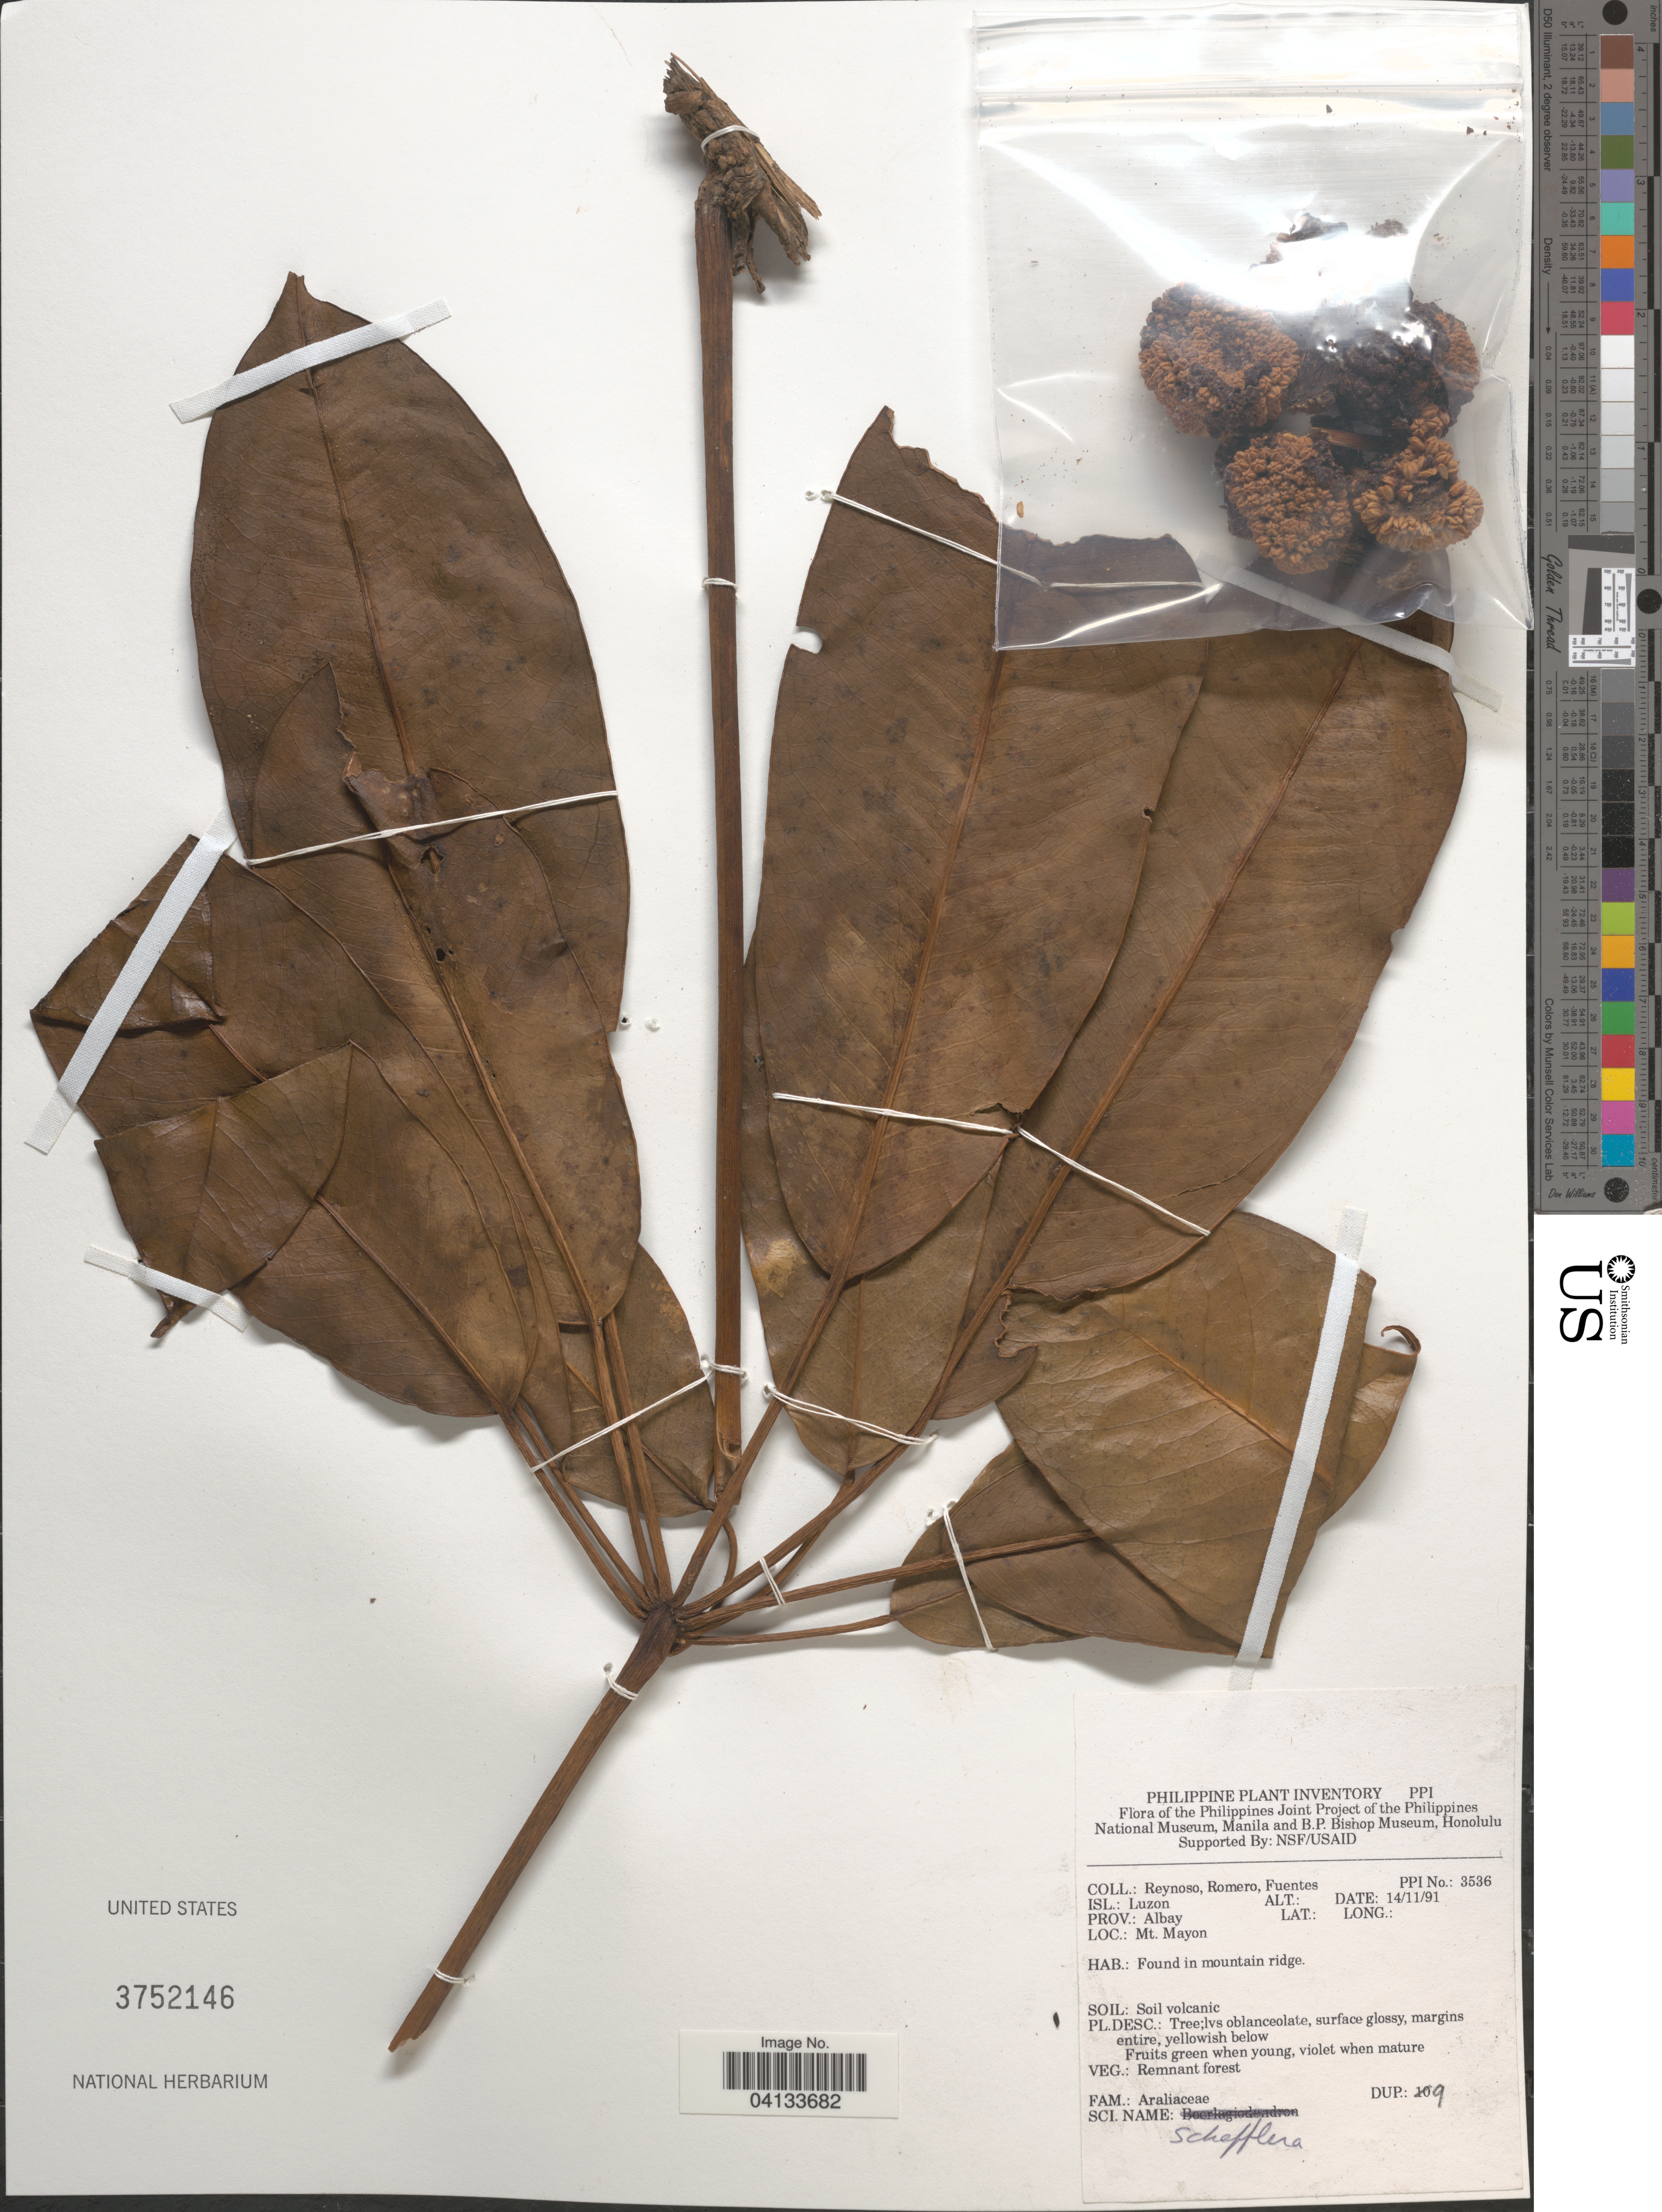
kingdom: Plantae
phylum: Tracheophyta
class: Magnoliopsida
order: Apiales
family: Araliaceae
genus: Schefflera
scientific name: Schefflera sp.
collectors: E. Reynoso, -. Romero & -. Fuentes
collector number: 3536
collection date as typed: Transcribed d/m/y: 14/11/91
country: Philippines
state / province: Bicol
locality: Isl.: Luzon. Prov.: Albay. Mt. Mayon.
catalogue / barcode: US 3752146